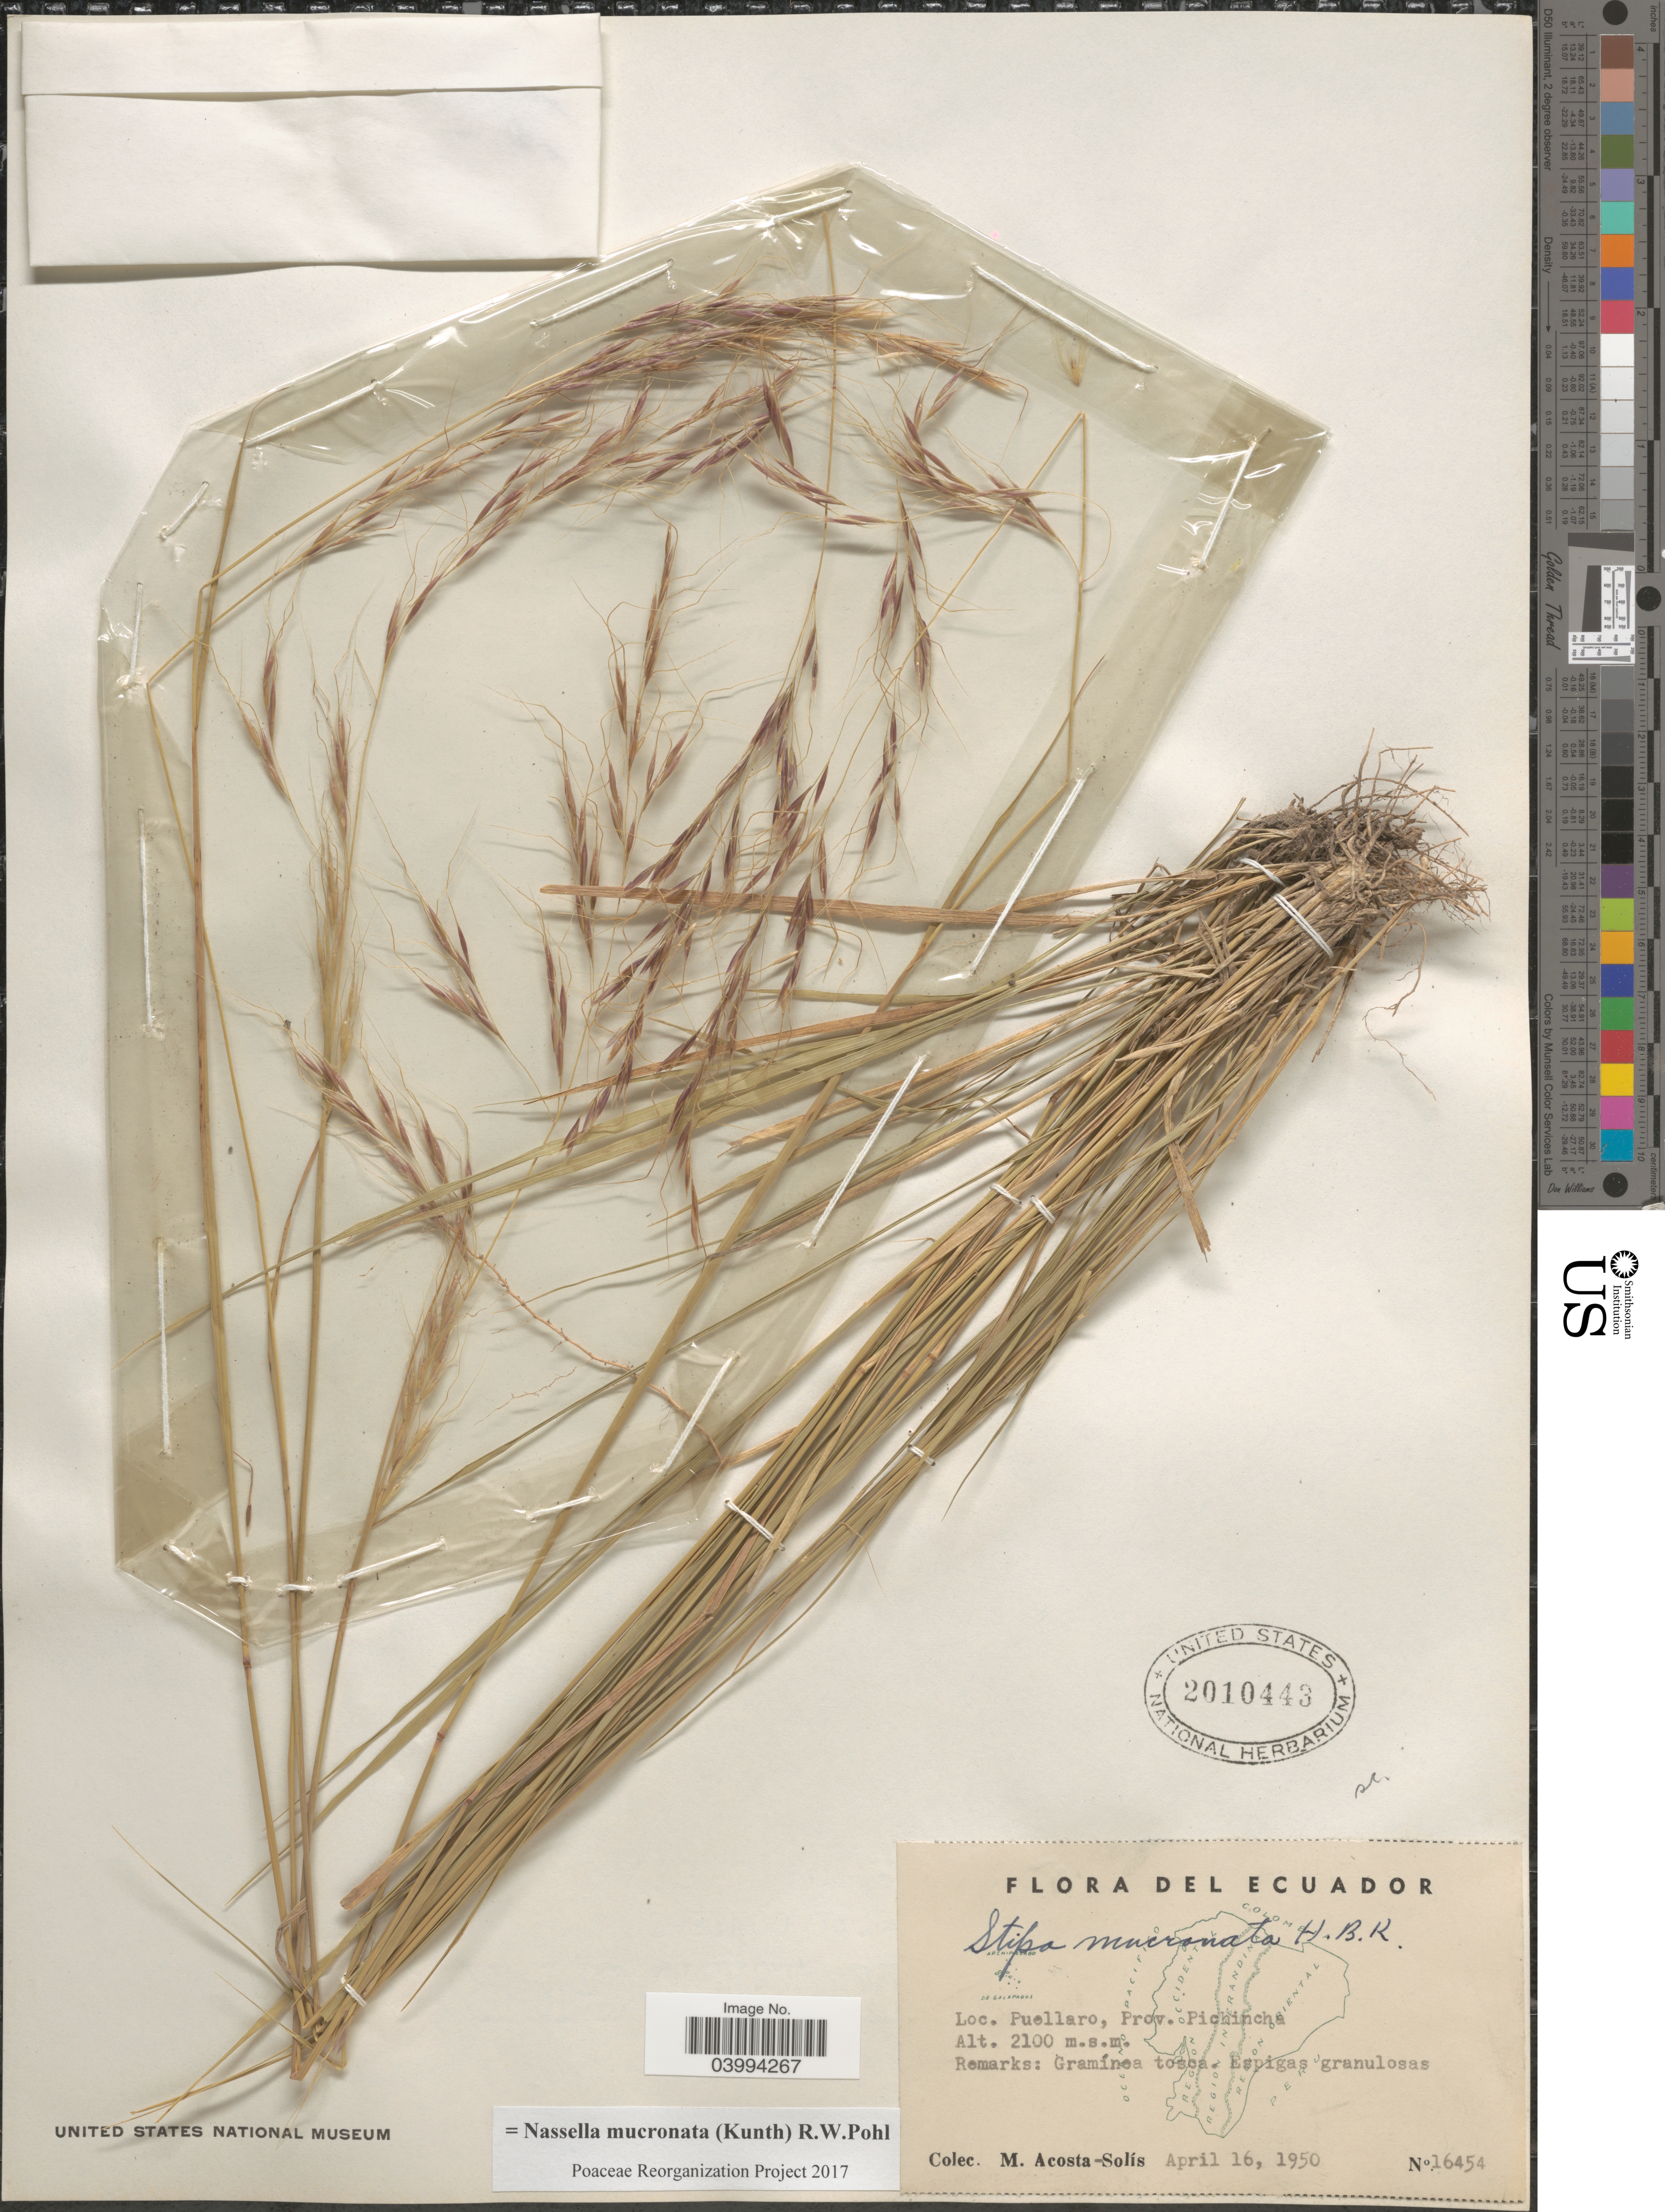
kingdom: Plantae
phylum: Tracheophyta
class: Liliopsida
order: Poales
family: Poaceae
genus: Nassella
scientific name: Nassella mucronata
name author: (Kunth) R.W. Pohl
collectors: M. Acosta Solis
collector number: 16454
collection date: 1950-04-16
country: Ecuador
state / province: Pichincha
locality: Puellaro.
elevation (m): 2100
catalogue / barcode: US 2010443